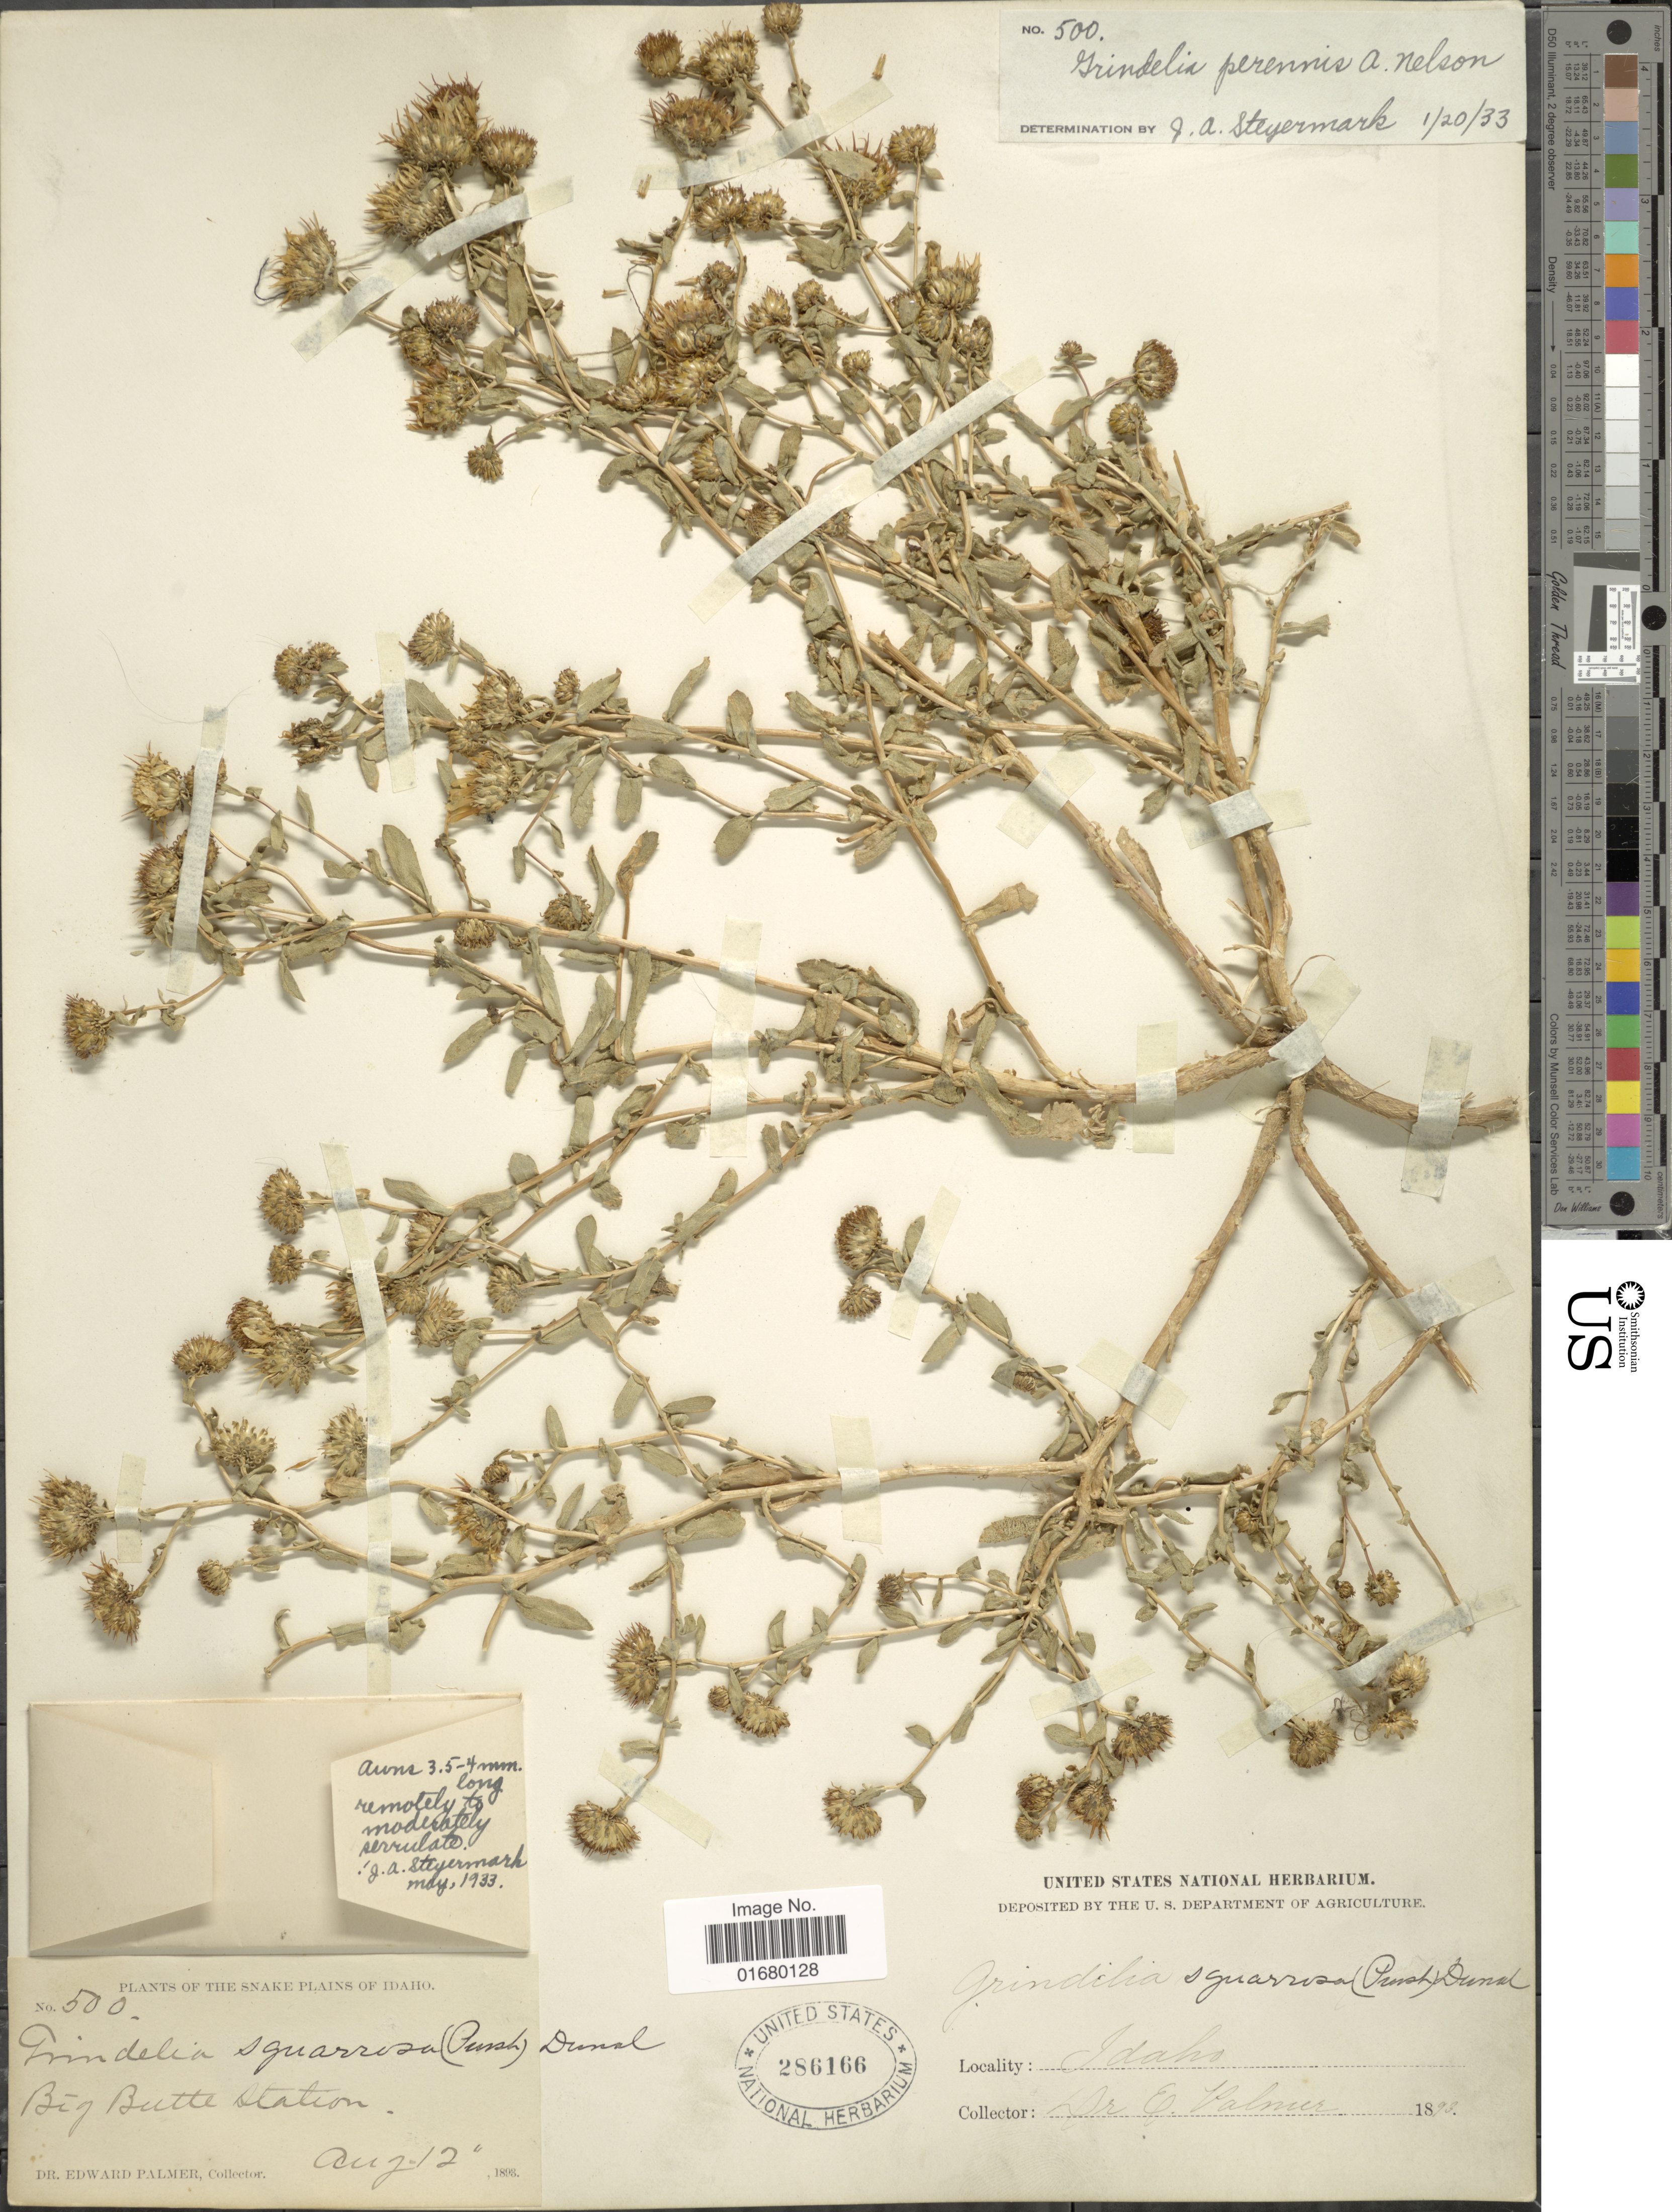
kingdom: Plantae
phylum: Tracheophyta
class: Magnoliopsida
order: Asterales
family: Asteraceae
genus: Grindelia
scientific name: Grindelia perennis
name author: A. Nelson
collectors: E. Palmer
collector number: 500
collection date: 1898-08-12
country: United States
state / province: Idaho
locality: The Snake Plains, Big Butte Station.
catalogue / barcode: US 286166